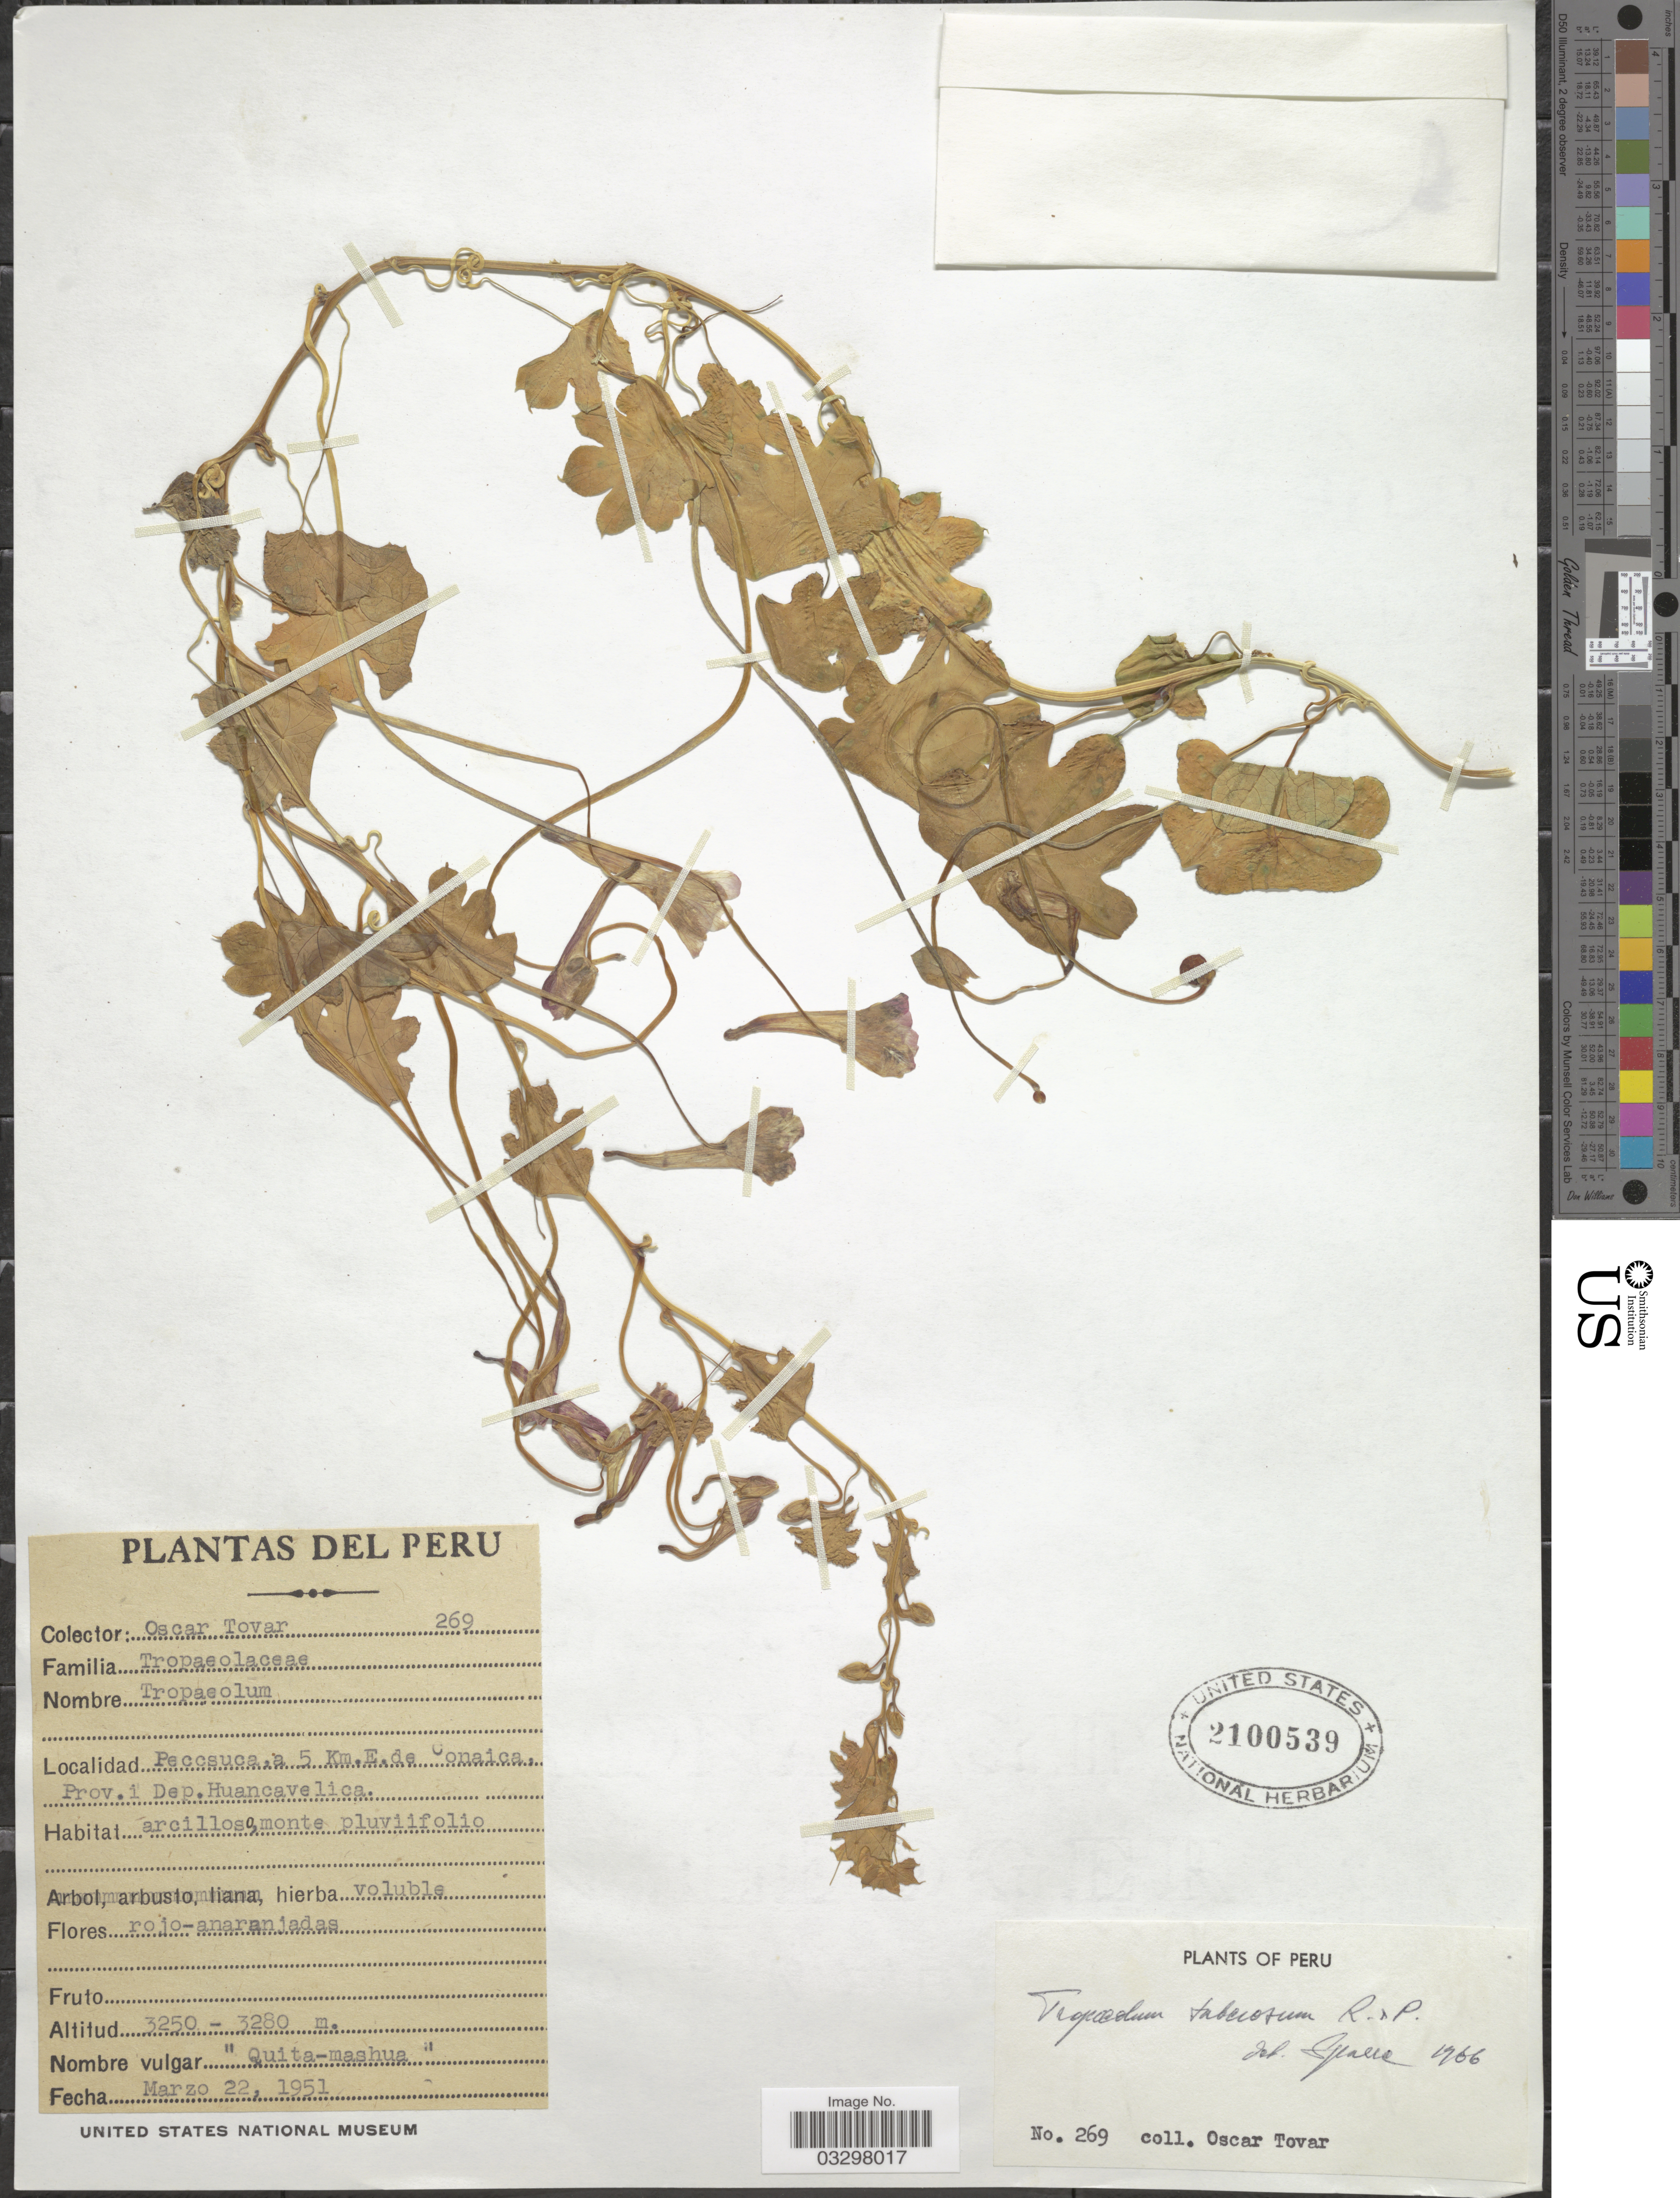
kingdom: Plantae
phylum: Tracheophyta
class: Magnoliopsida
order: Brassicales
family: Tropaeolaceae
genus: Tropaeolum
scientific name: Tropaeolum tuberosum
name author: Ruiz & Pav.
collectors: Ó. Tovar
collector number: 269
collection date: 1951-03-22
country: Peru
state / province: Huancavelica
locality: Peccsuca, a 5 Km. E. de Conaica. Prov. i Dep. Huancavelica.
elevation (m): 3250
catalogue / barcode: US 2100539